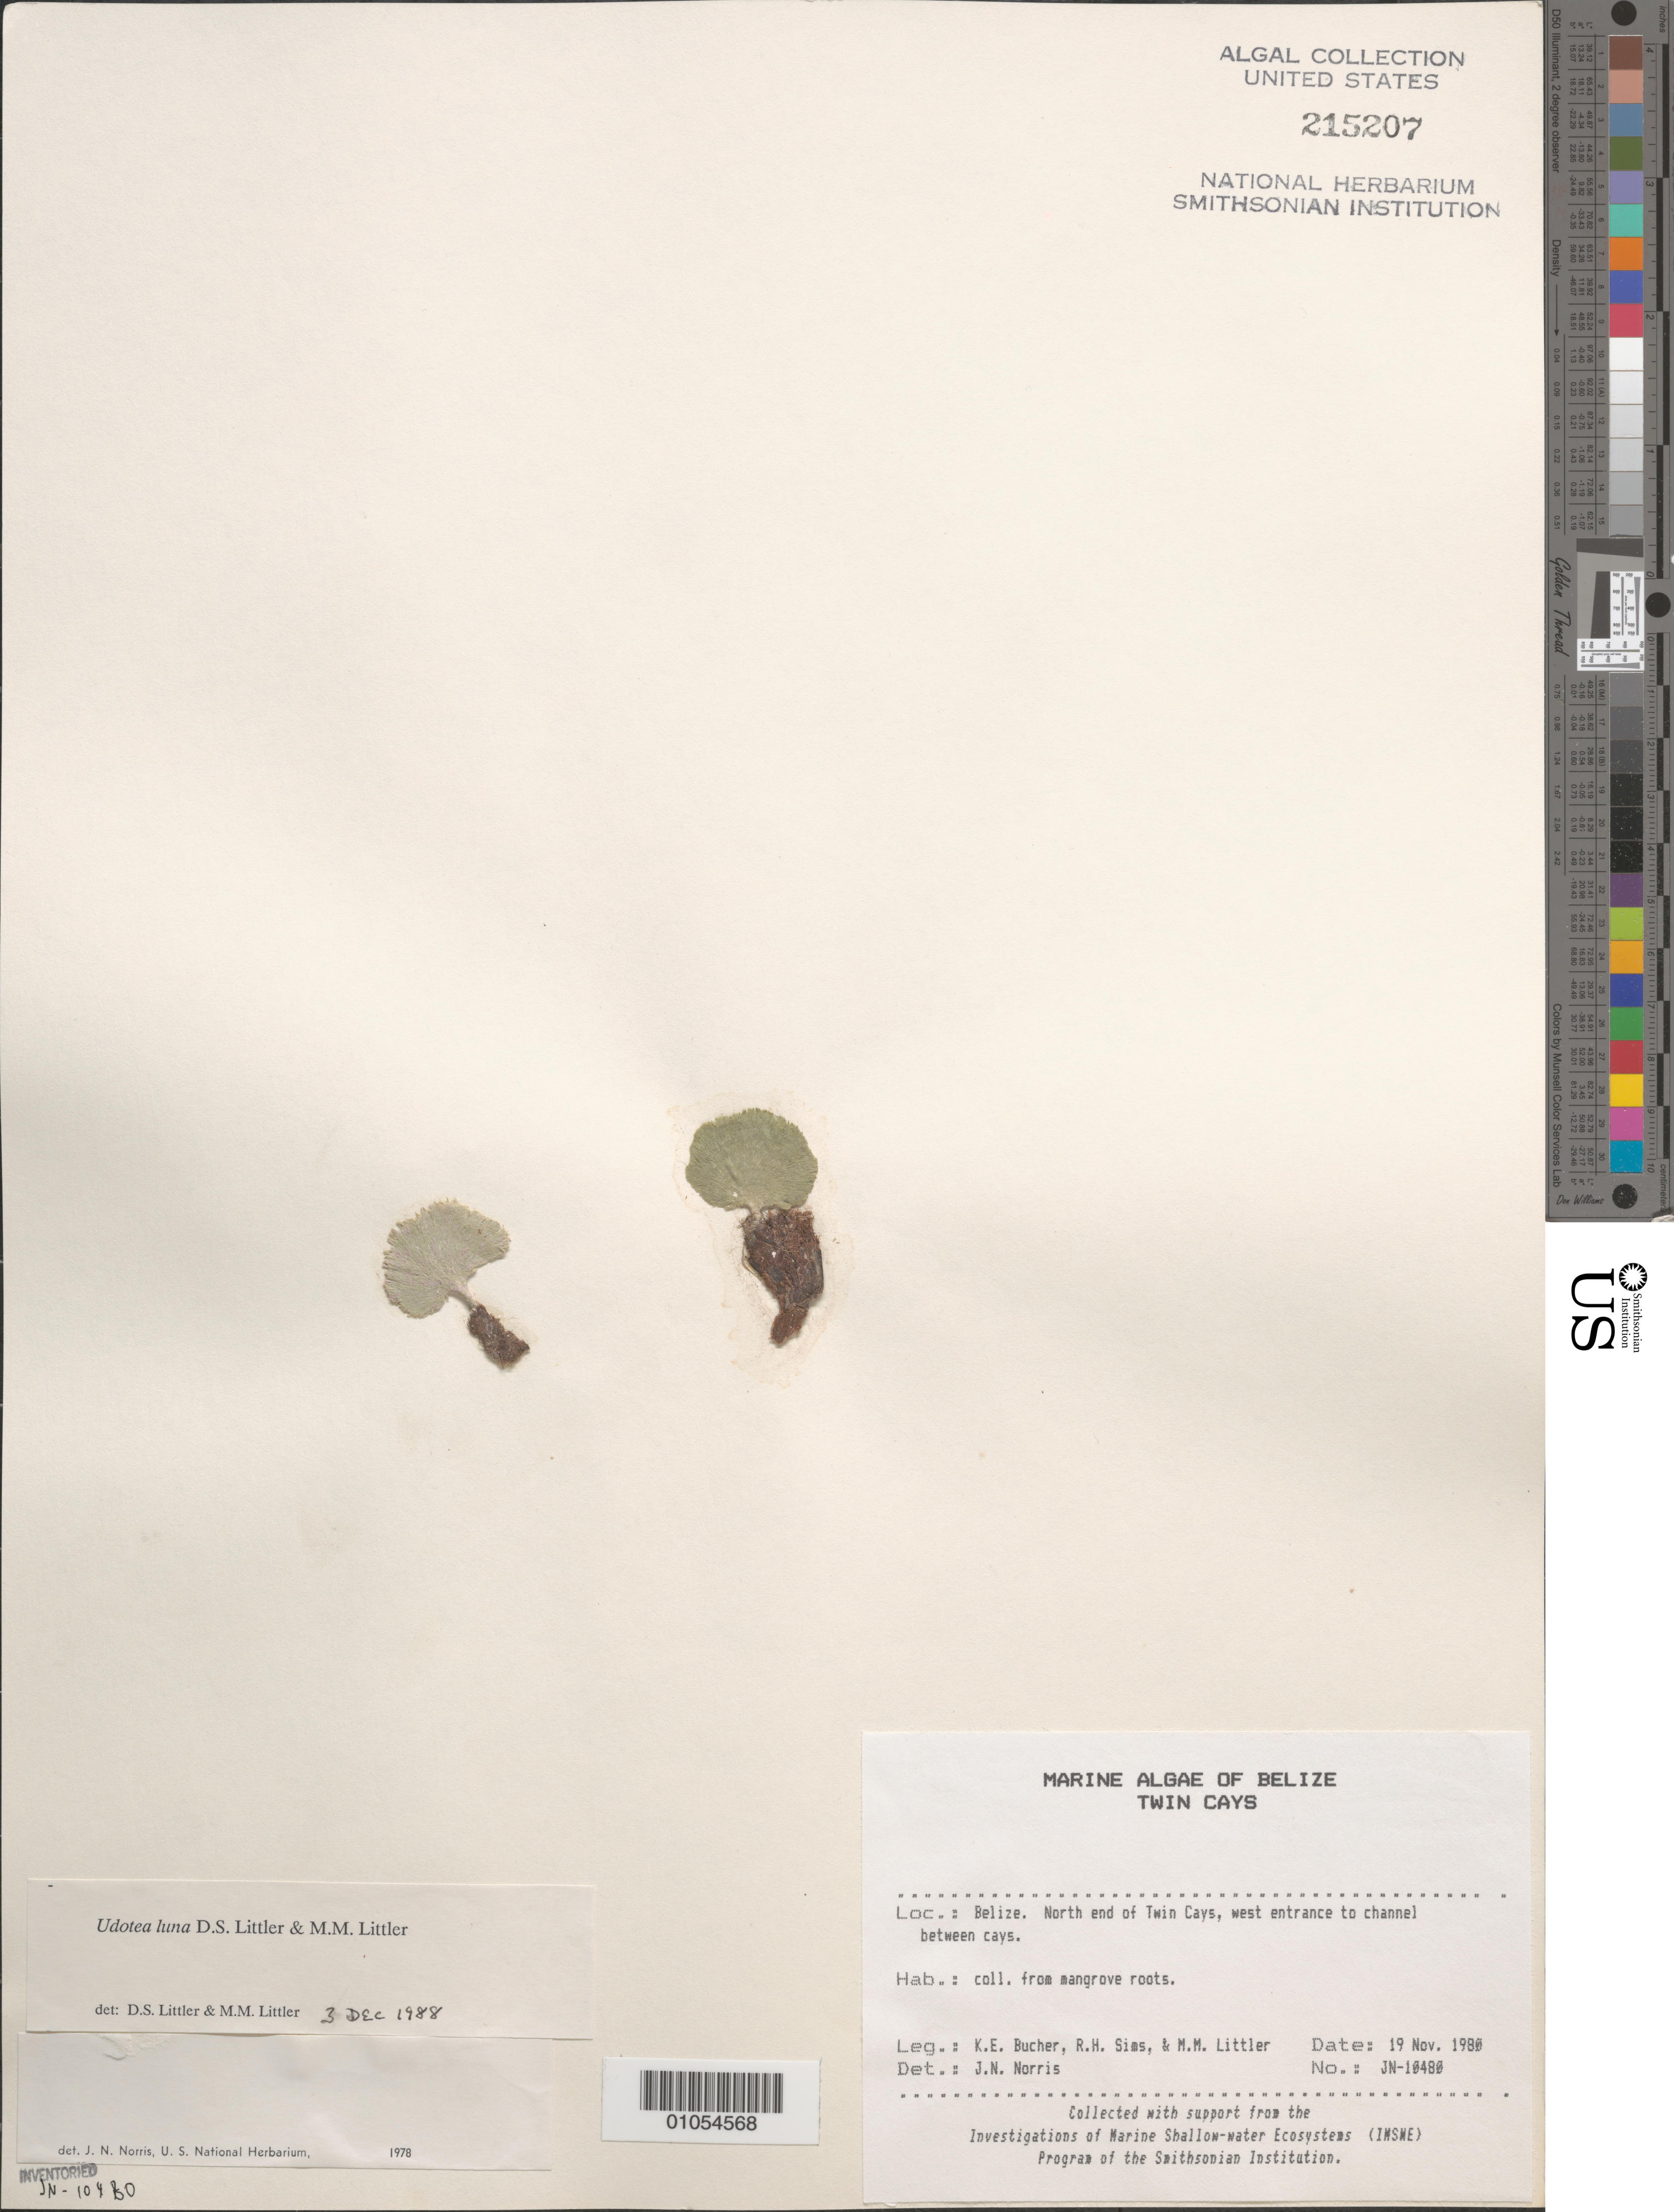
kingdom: Plantae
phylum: Chlorophyta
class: Ulvophyceae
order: Bryopsidales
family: Udoteaceae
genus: Udotea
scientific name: Udotea luna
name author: D.S. Littler & Littler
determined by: Littler, D. S.; Littler, M. M.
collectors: K. E. Bucher, R. H. Sims & M. M. Littler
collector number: JN-10480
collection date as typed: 19 Nov 1980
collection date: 1980-11-19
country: Belize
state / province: Stann Creek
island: Twin Cays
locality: North end of Twin Cays, west entrance to channel between cays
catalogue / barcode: US 215207